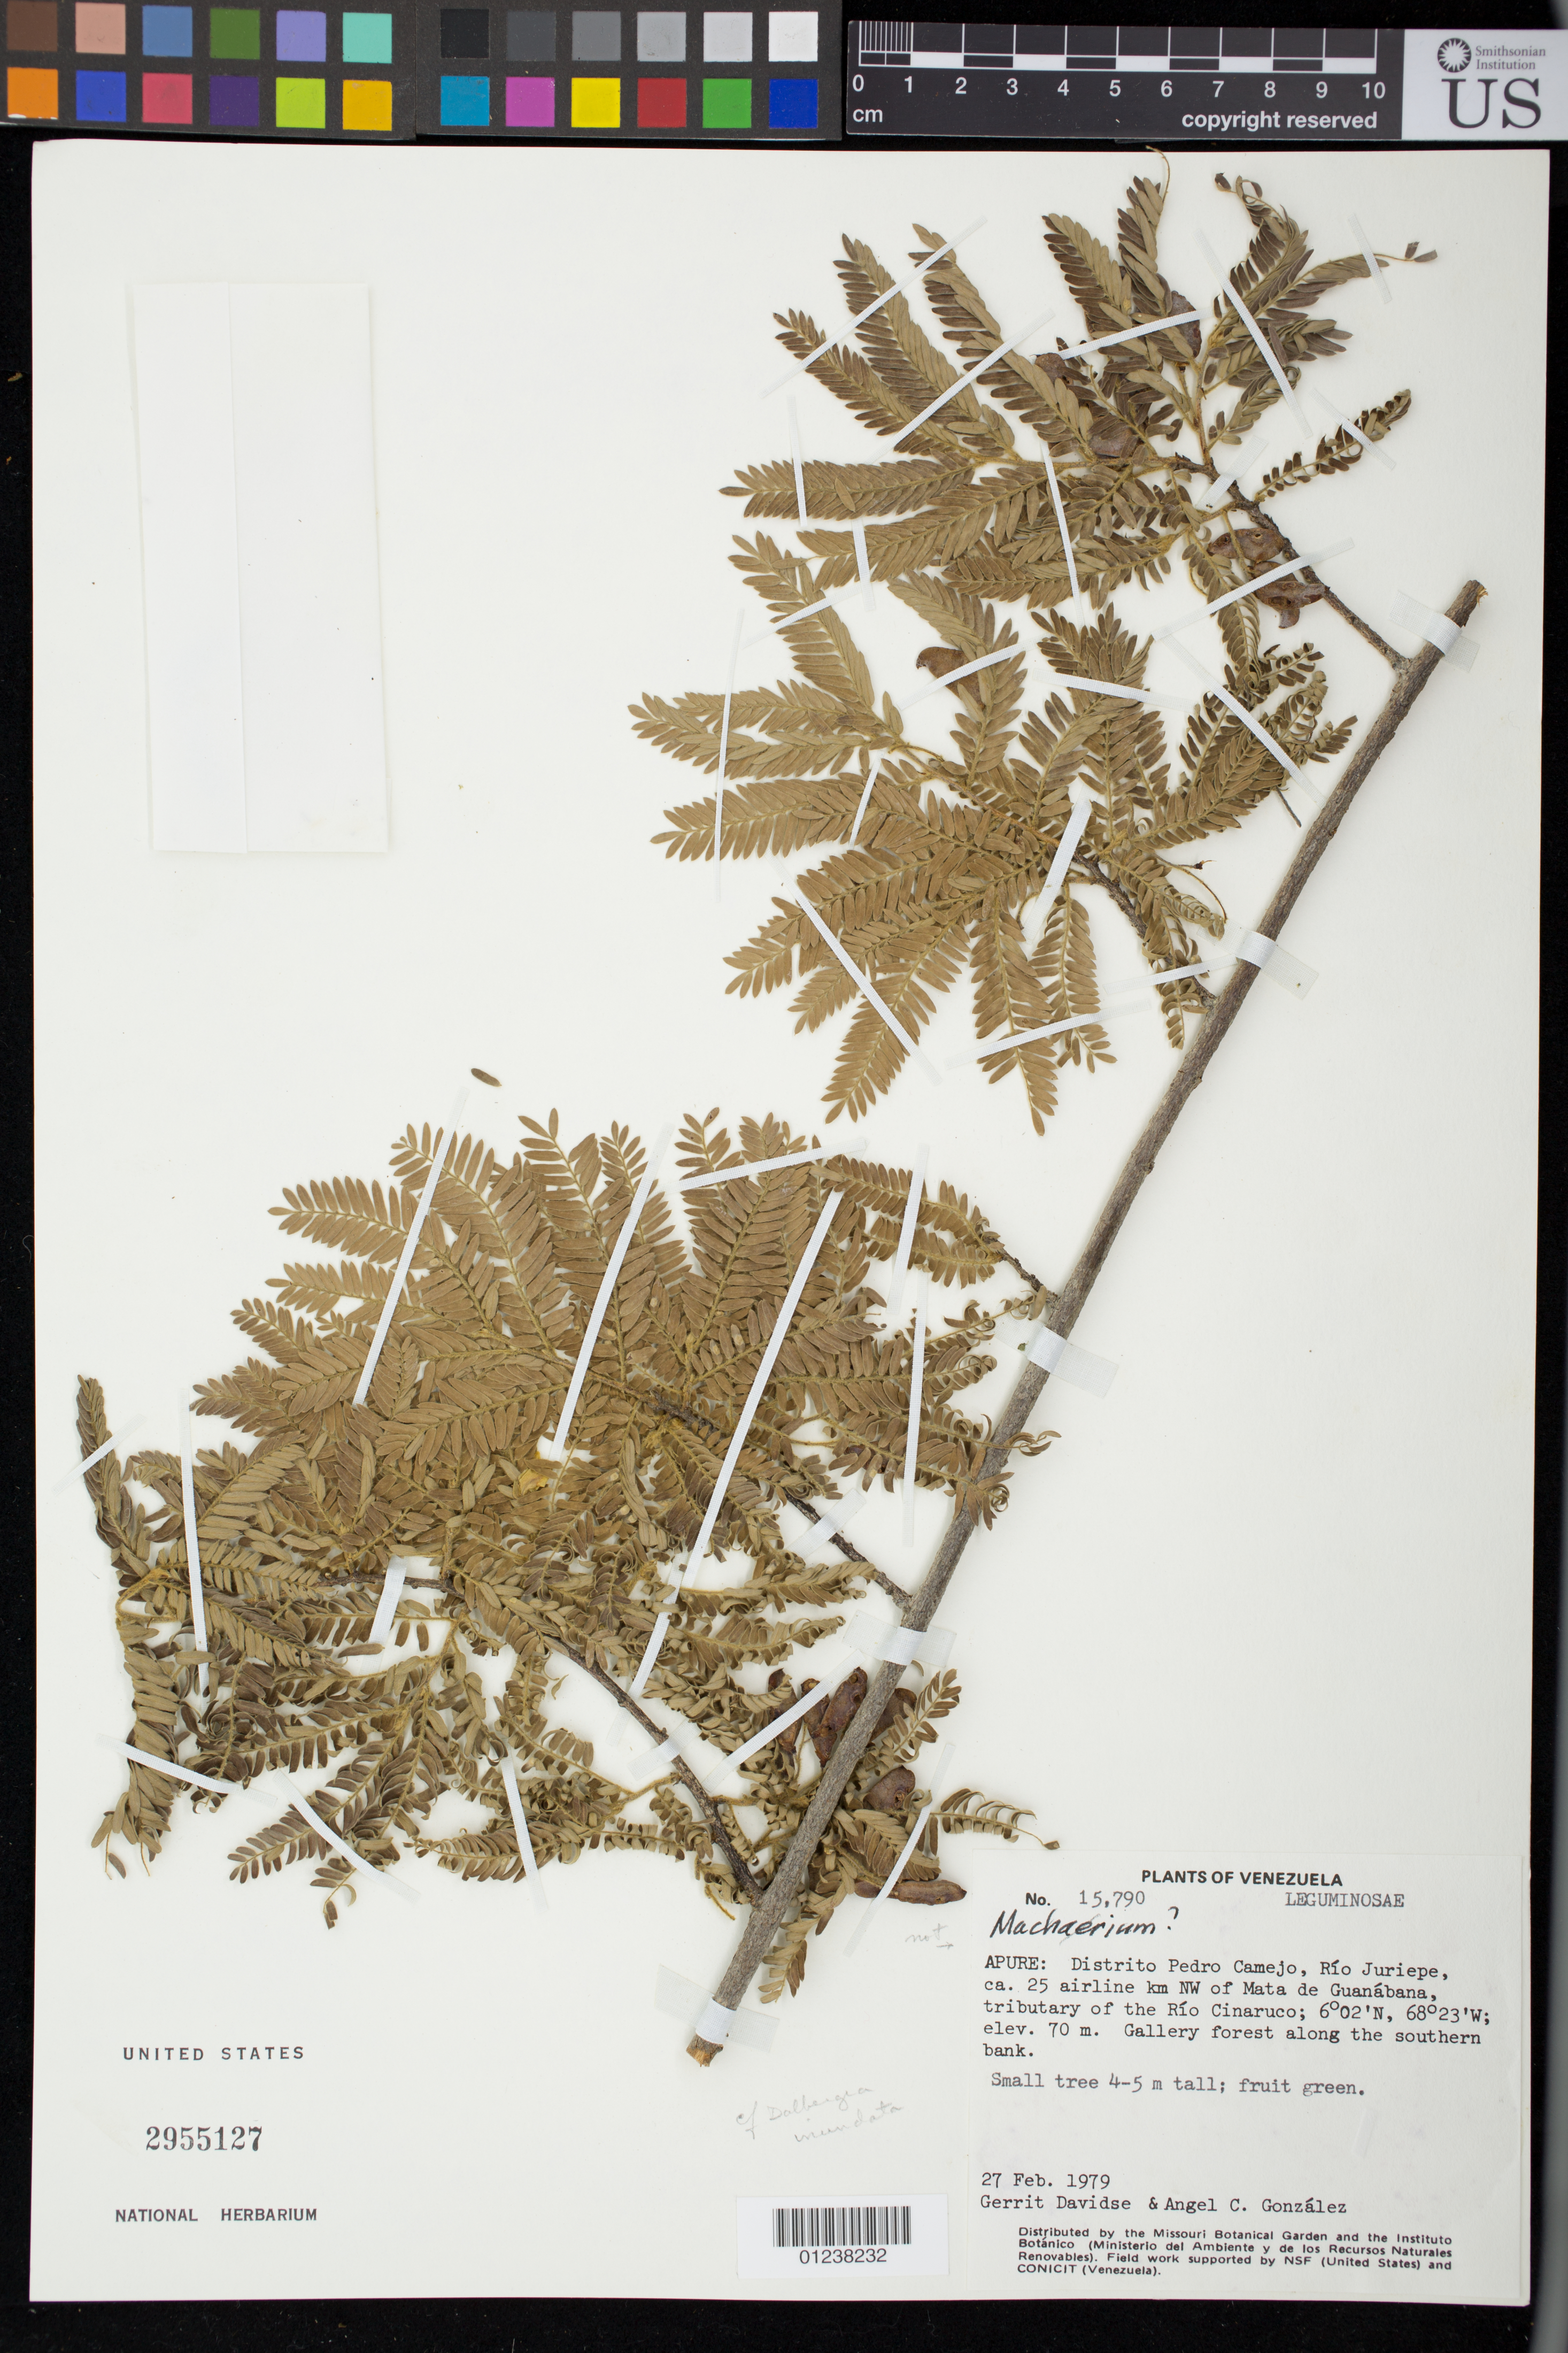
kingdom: Plantae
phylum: Tracheophyta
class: Magnoliopsida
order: Fabales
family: Fabaceae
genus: Dalbergia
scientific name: Dalbergia inundata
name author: Benth.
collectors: G. Davidse & A. Gonzáles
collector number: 15790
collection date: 1979-02-27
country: Venezuela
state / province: Apure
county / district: Pedro Camejo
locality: Rio Juriepe, ca. 25 airline km NW of Mata de Guanabana, tributary of Rio Cinaruco.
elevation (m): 70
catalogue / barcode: US 2955127